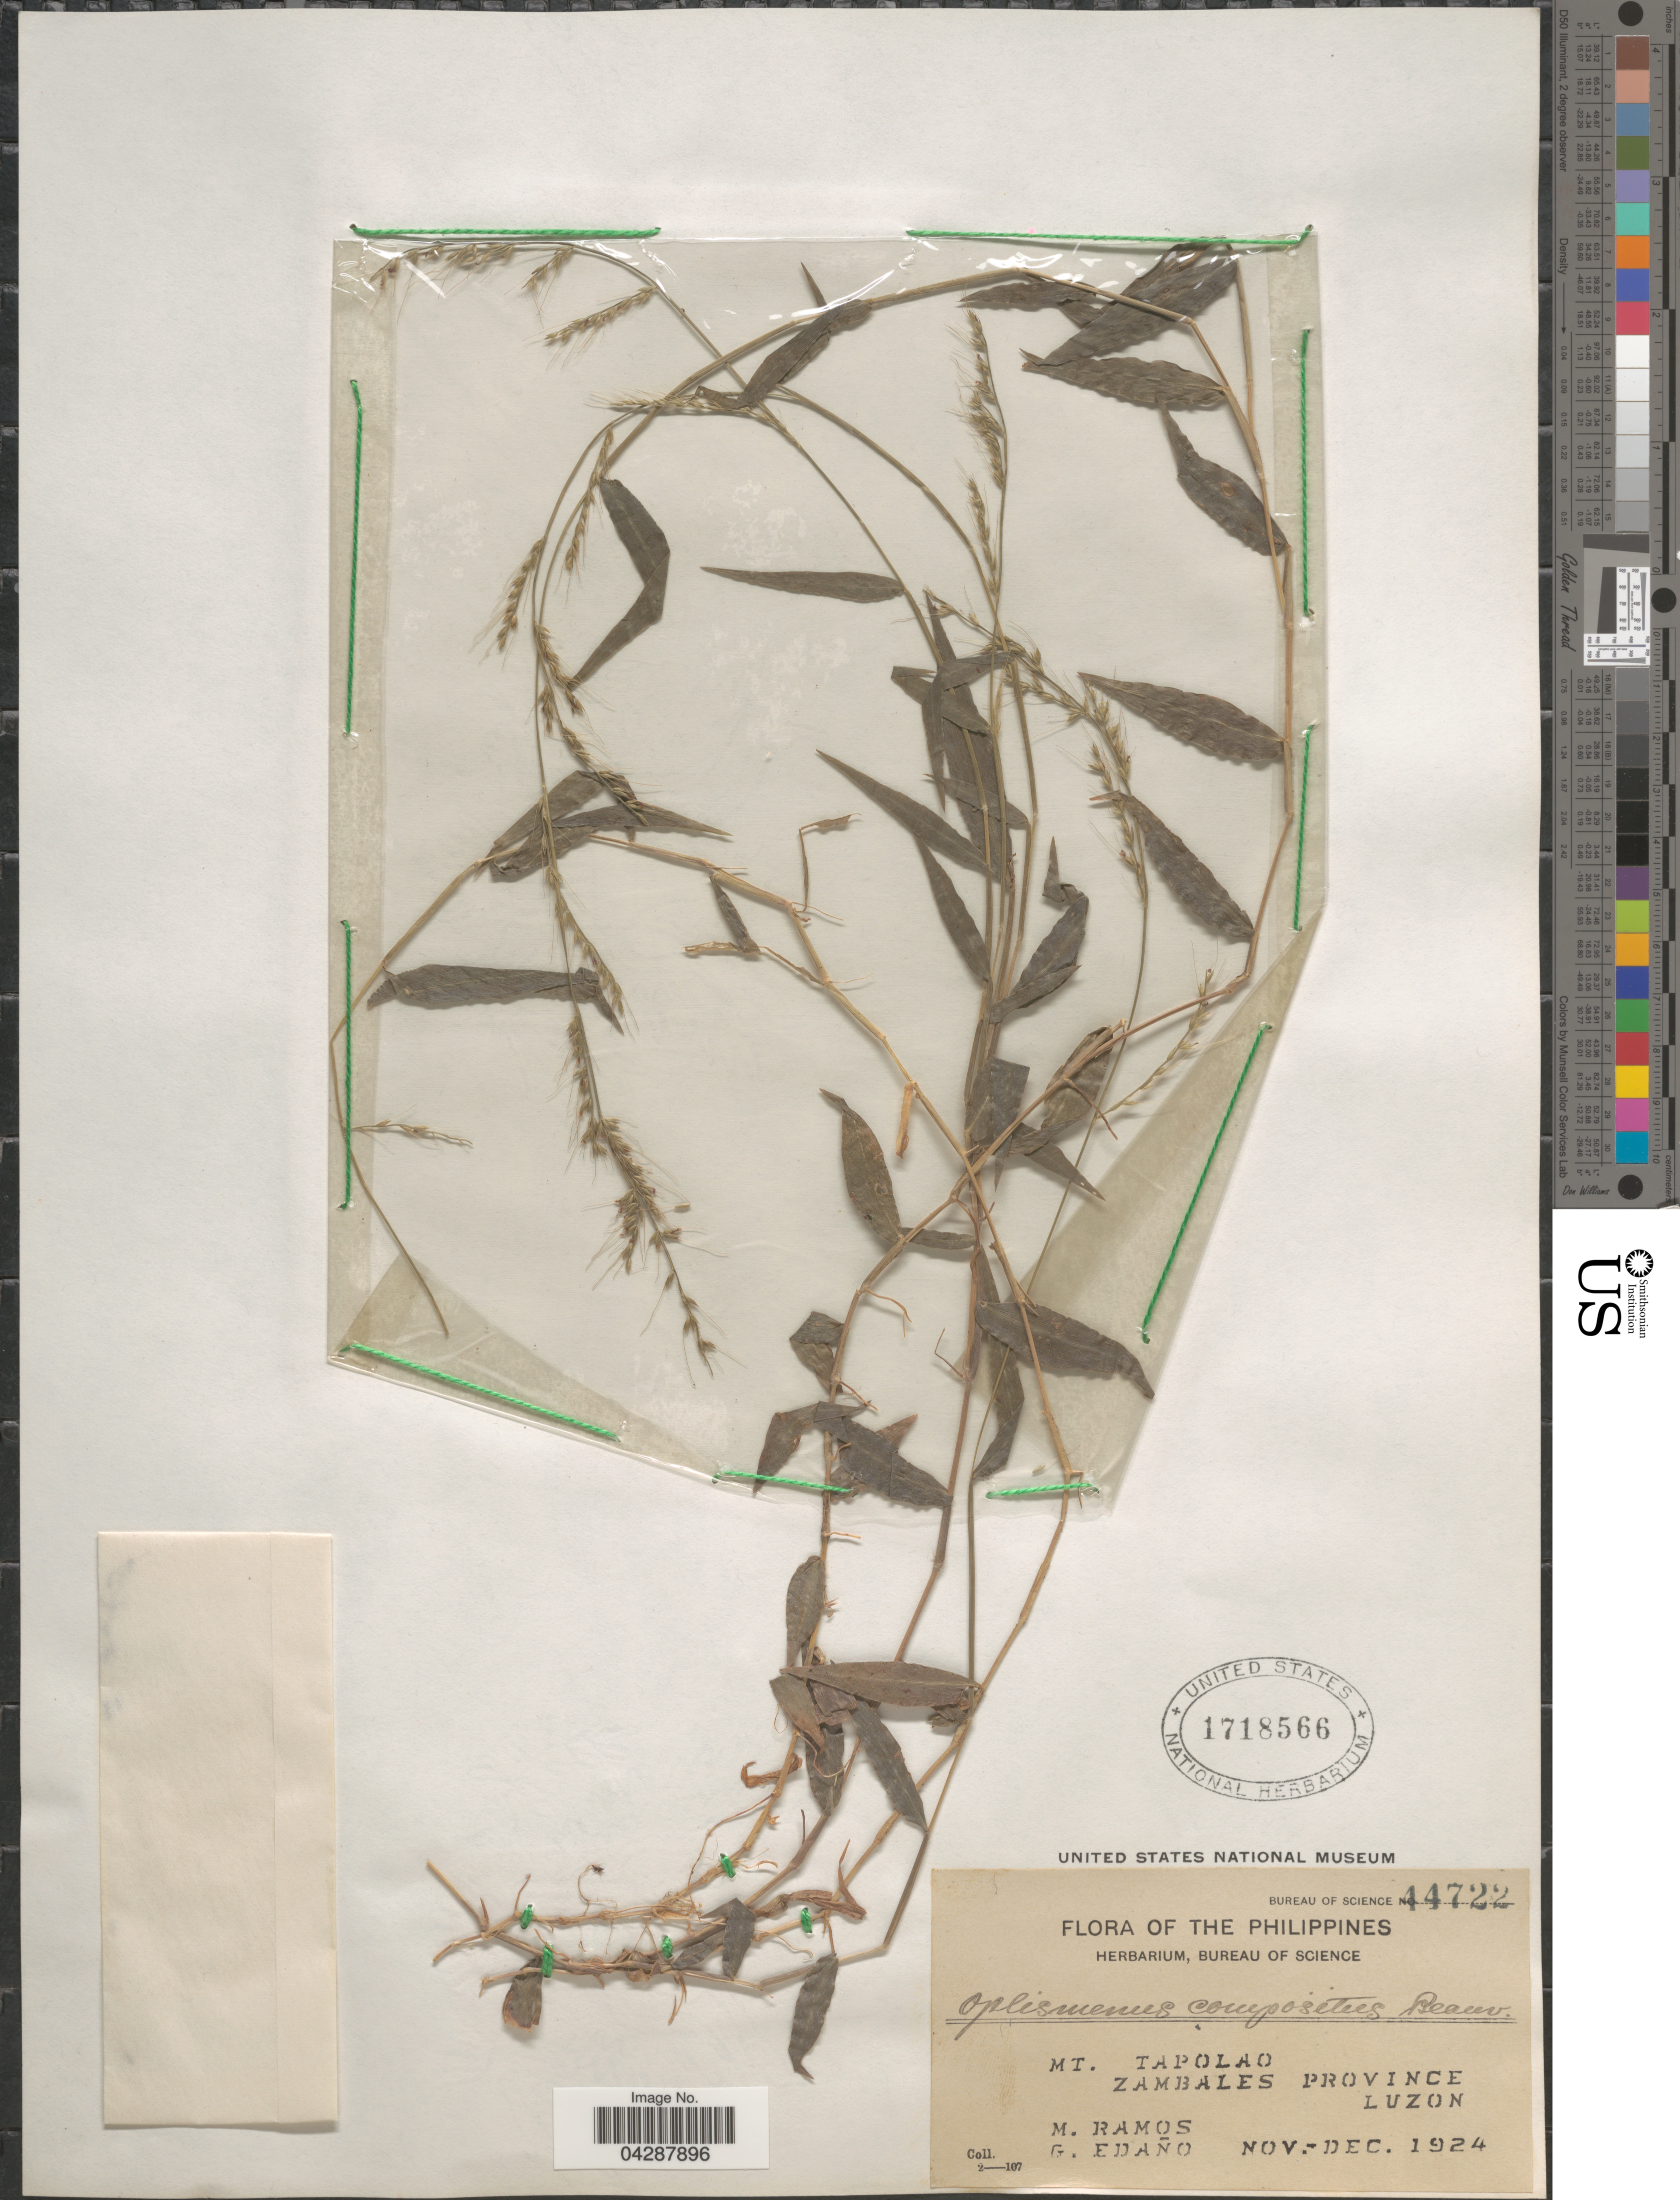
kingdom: Plantae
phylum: Tracheophyta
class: Liliopsida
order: Poales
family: Poaceae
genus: Oplismenus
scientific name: Oplismenus compositus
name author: (L.) P. Beauv.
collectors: M. Ramos & G. Edaño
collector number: Bureau of Science 44722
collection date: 1924-11/1924-12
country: Philippines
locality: Mt. Tapolao. Zambales Province. Luzon.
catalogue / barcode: US 1718566